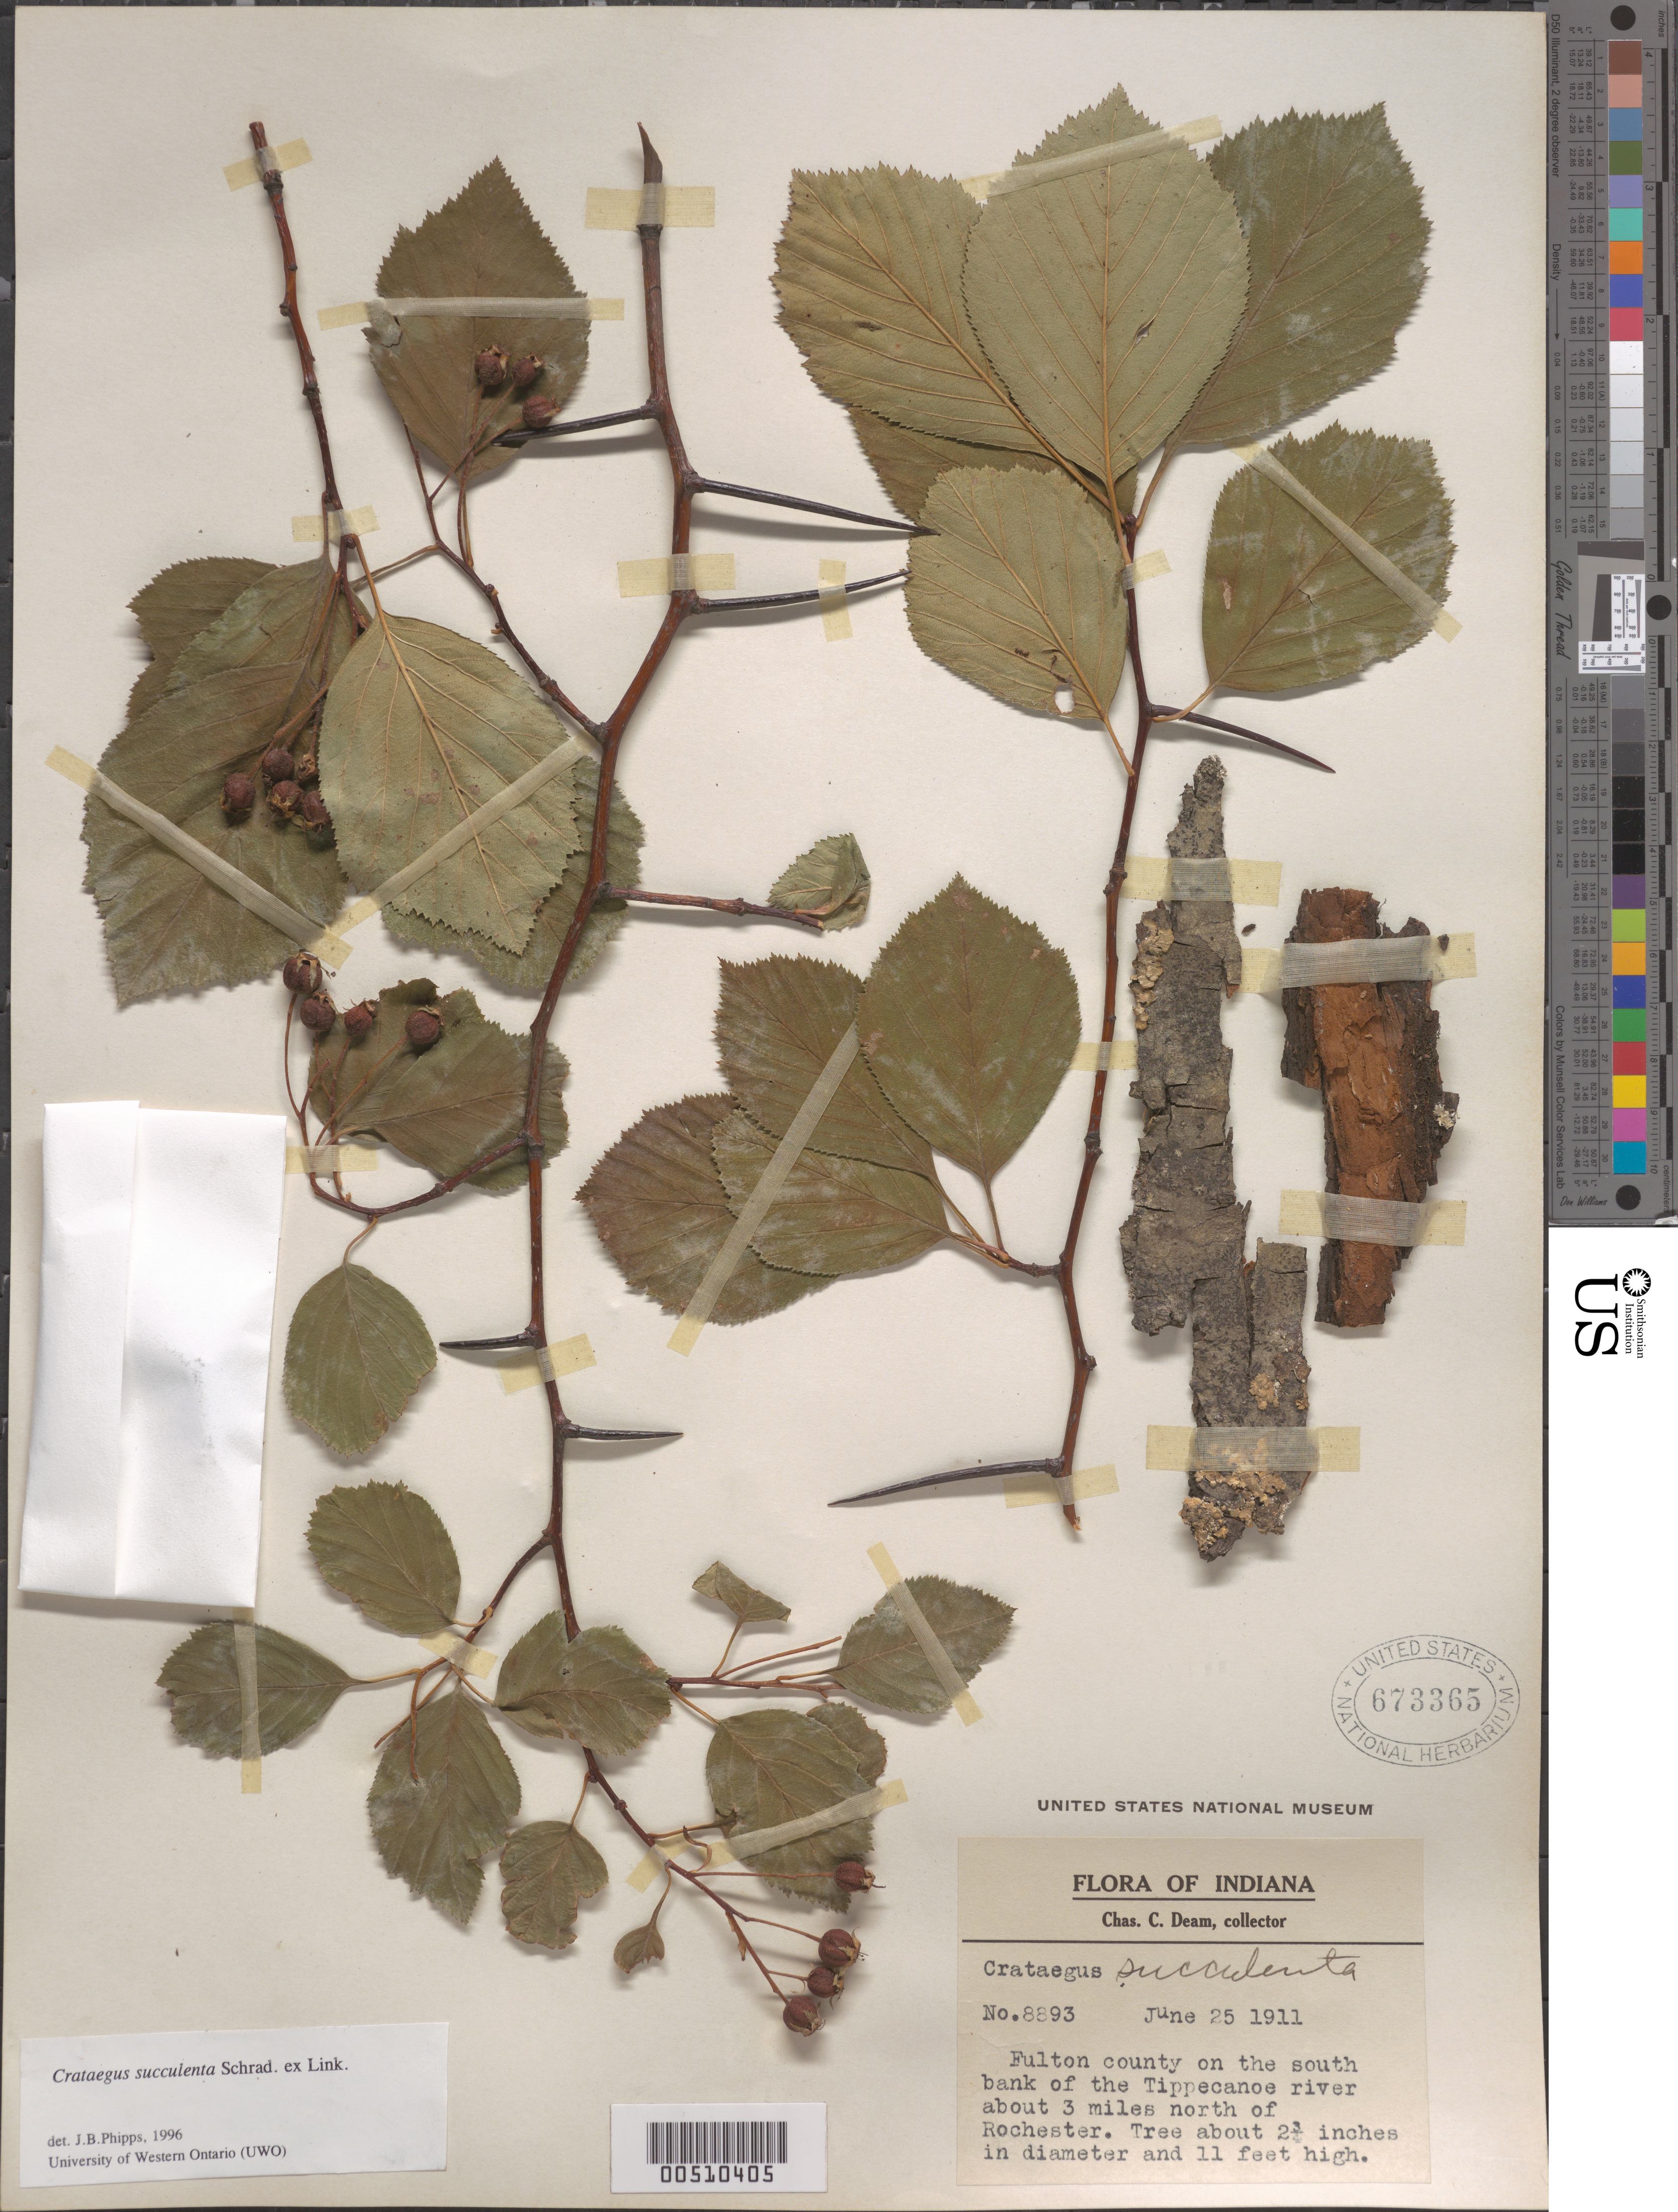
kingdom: Plantae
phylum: Tracheophyta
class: Magnoliopsida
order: Rosales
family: Rosaceae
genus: Crataegus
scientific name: Crataegus succulenta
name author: Schrad. ex Link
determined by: Phipps, James B., (UWO), University of Western Ontario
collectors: C. C. Deam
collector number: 8893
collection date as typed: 25 Jun 1911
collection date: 1911-06-25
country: United States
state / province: Indiana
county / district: Fulton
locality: On the S bank of the Tippecanoe river about 3 mi. N of Rochester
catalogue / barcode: US 673365